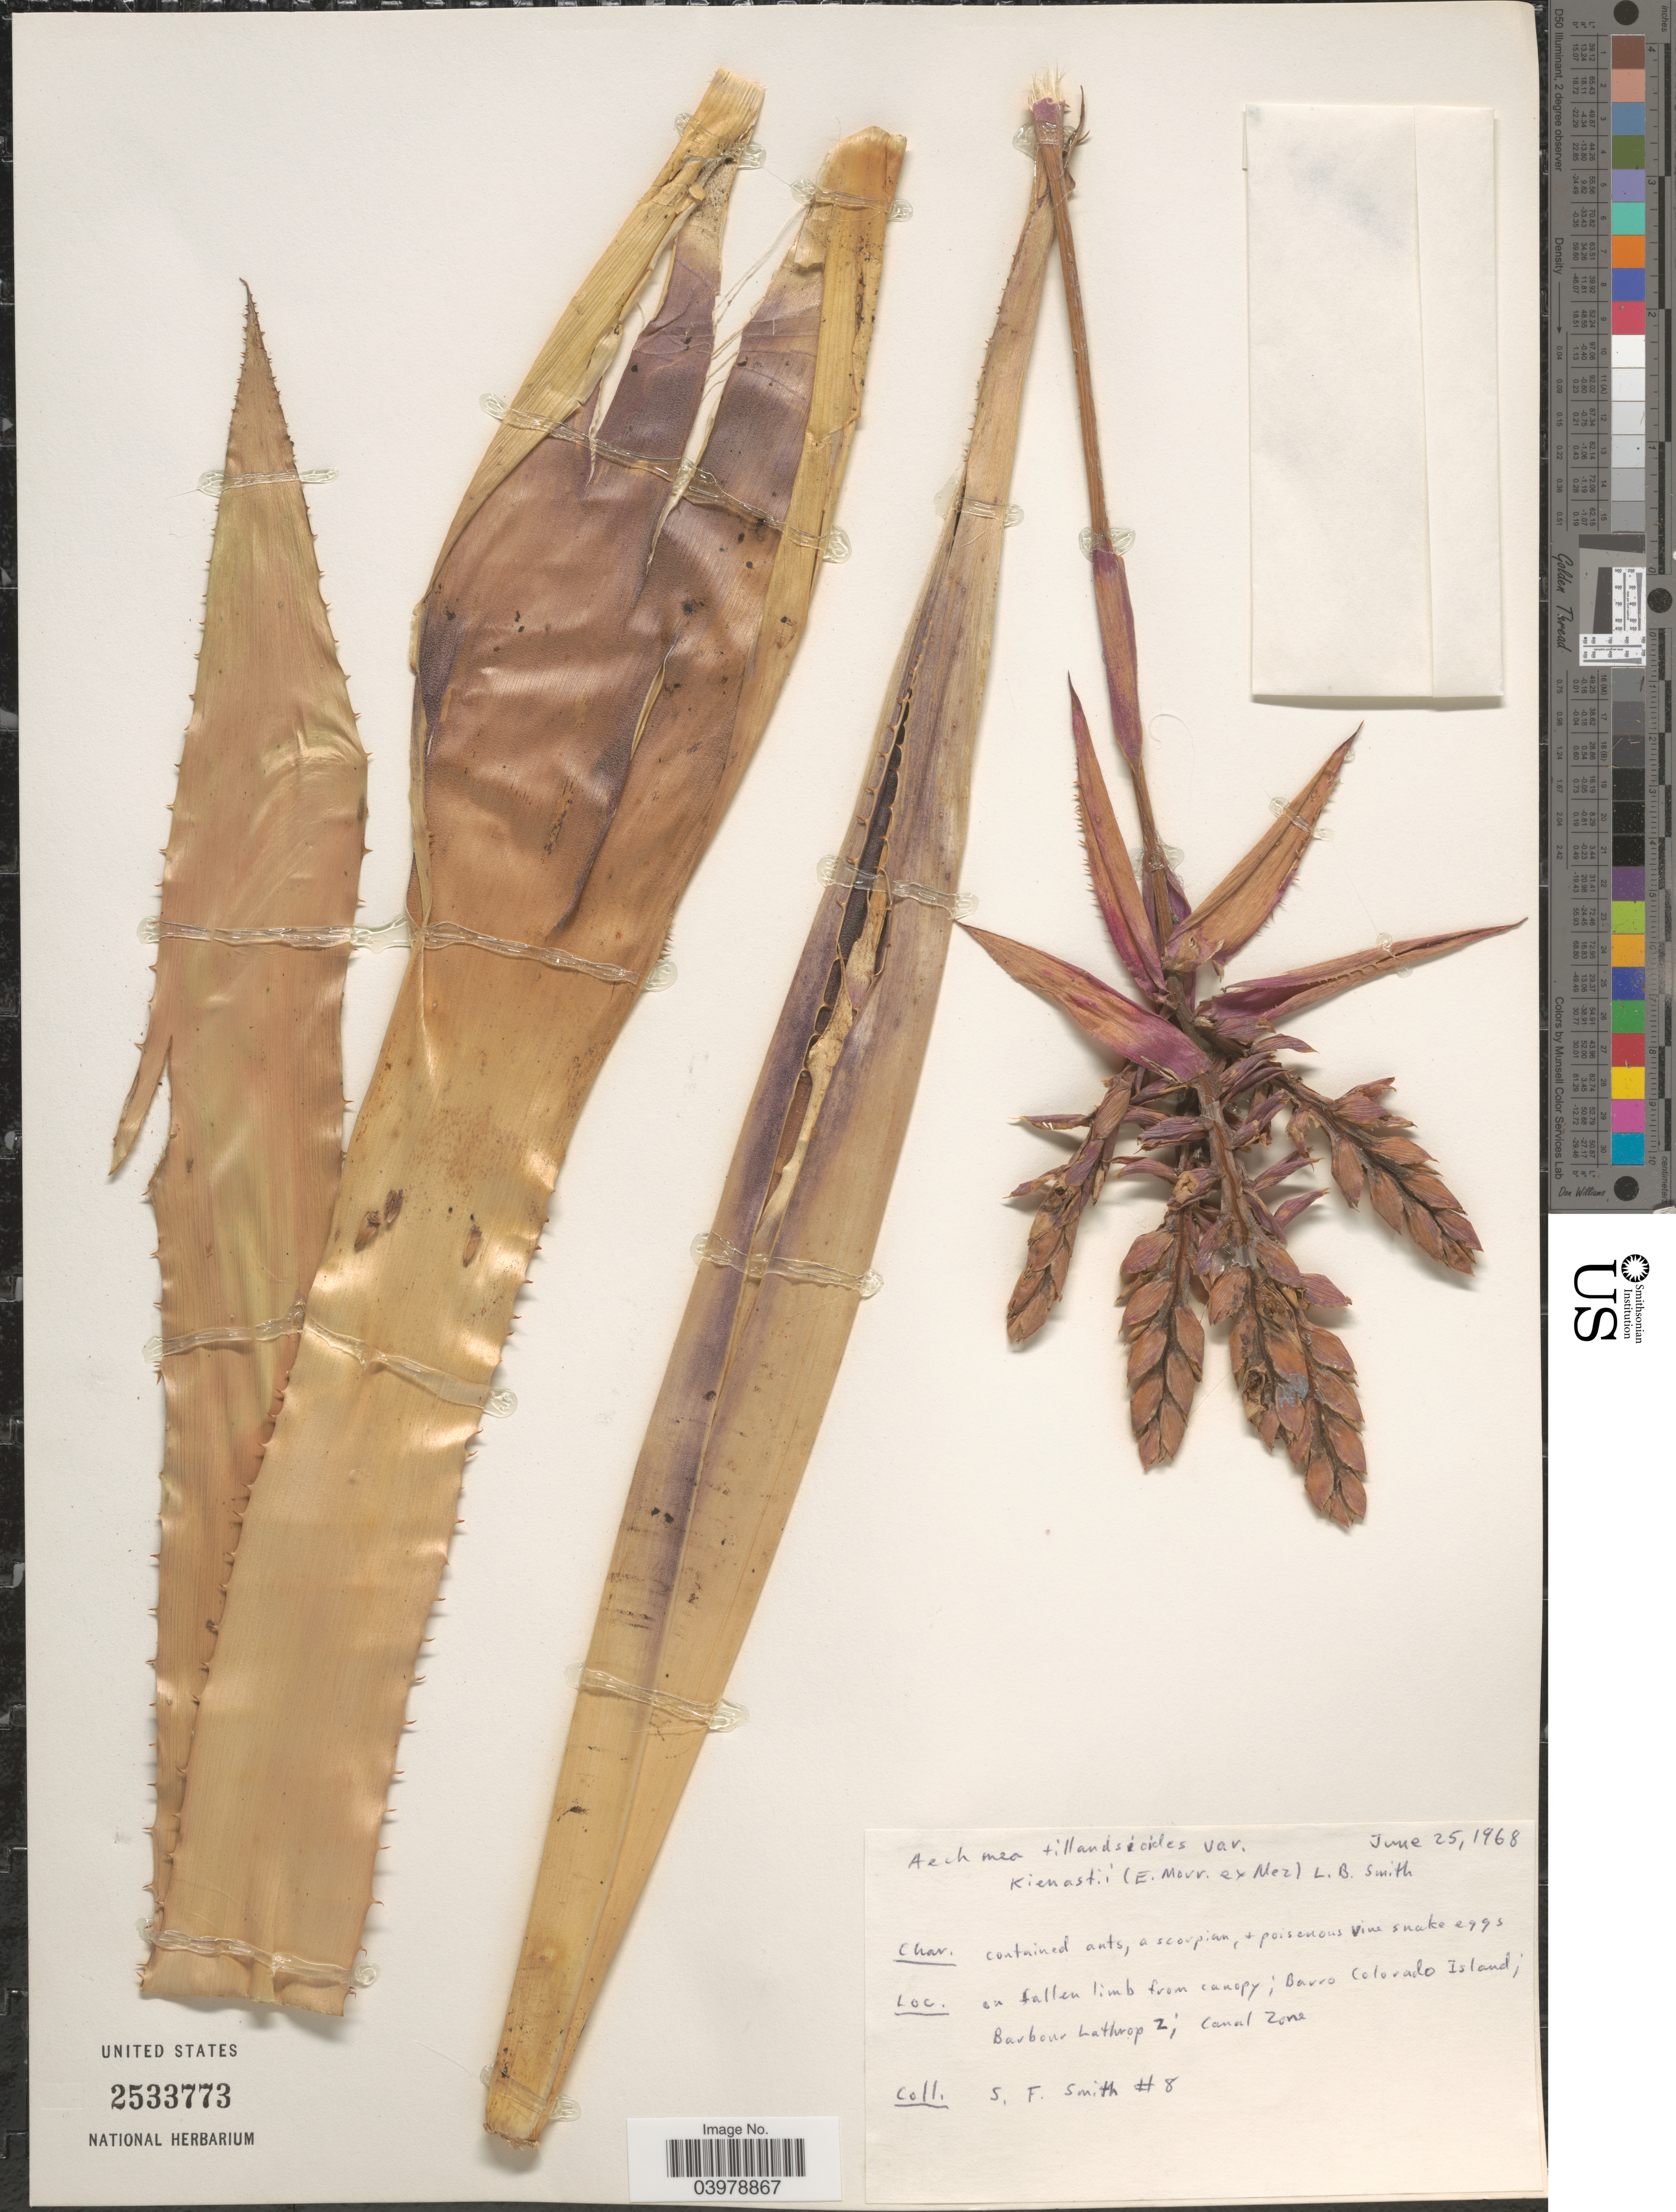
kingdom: Plantae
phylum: Tracheophyta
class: Liliopsida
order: Poales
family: Bromeliaceae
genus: Aechmea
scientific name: Aechmea tillandsioides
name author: (Mart. ex Schult. & Schult. f.) Baker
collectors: S.F. Smith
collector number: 8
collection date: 1968-06-25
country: Panama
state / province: Panamá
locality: Barro Colorado Island; Barbour Lathrop Z; Canal Zone.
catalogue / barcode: US 2533773